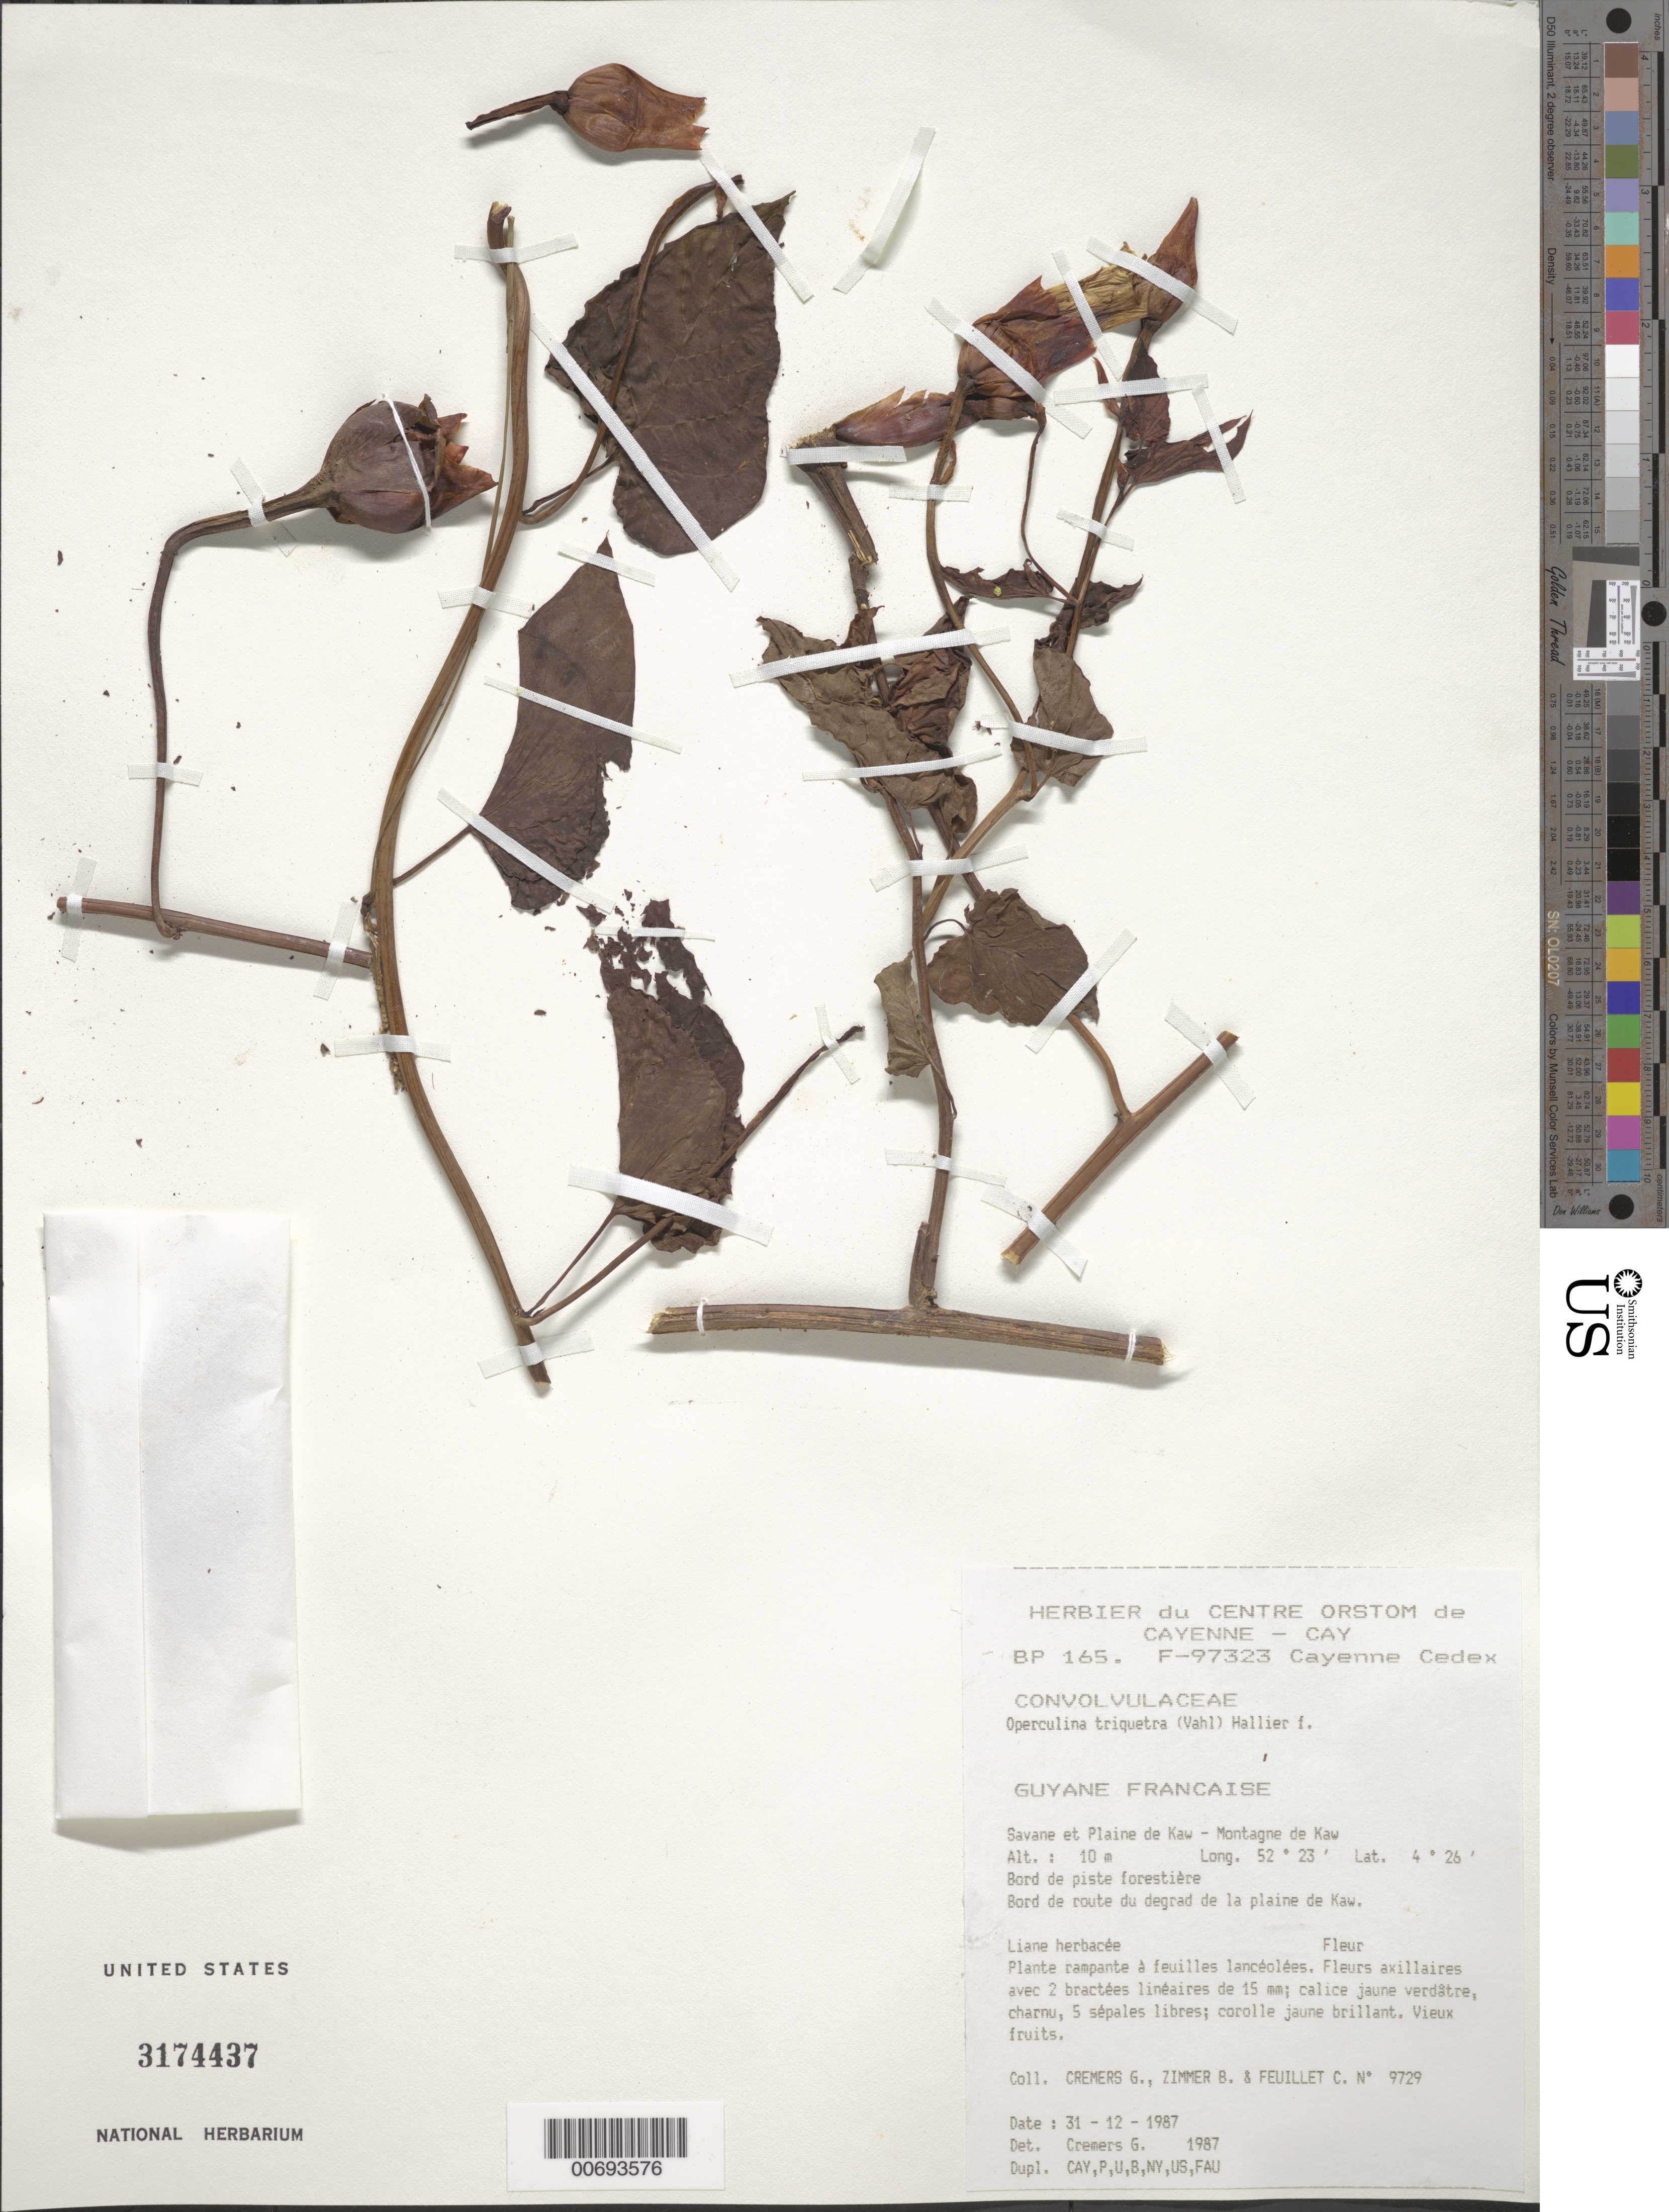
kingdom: Plantae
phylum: Tracheophyta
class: Magnoliopsida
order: Solanales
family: Convolvulaceae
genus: Operculina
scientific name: Operculina alata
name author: (Ham.) Urb.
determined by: Cremers, Georges A.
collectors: G. Cremers, B. Zimmer & C. Feuillet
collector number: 9729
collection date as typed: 31 Dec 1987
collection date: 1987-12-31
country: French Guiana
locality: Montagne de Kaw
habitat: Bord de piste forestiere. Bord de route du degrad de la plaine de Kaw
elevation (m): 10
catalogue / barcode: US 3174437